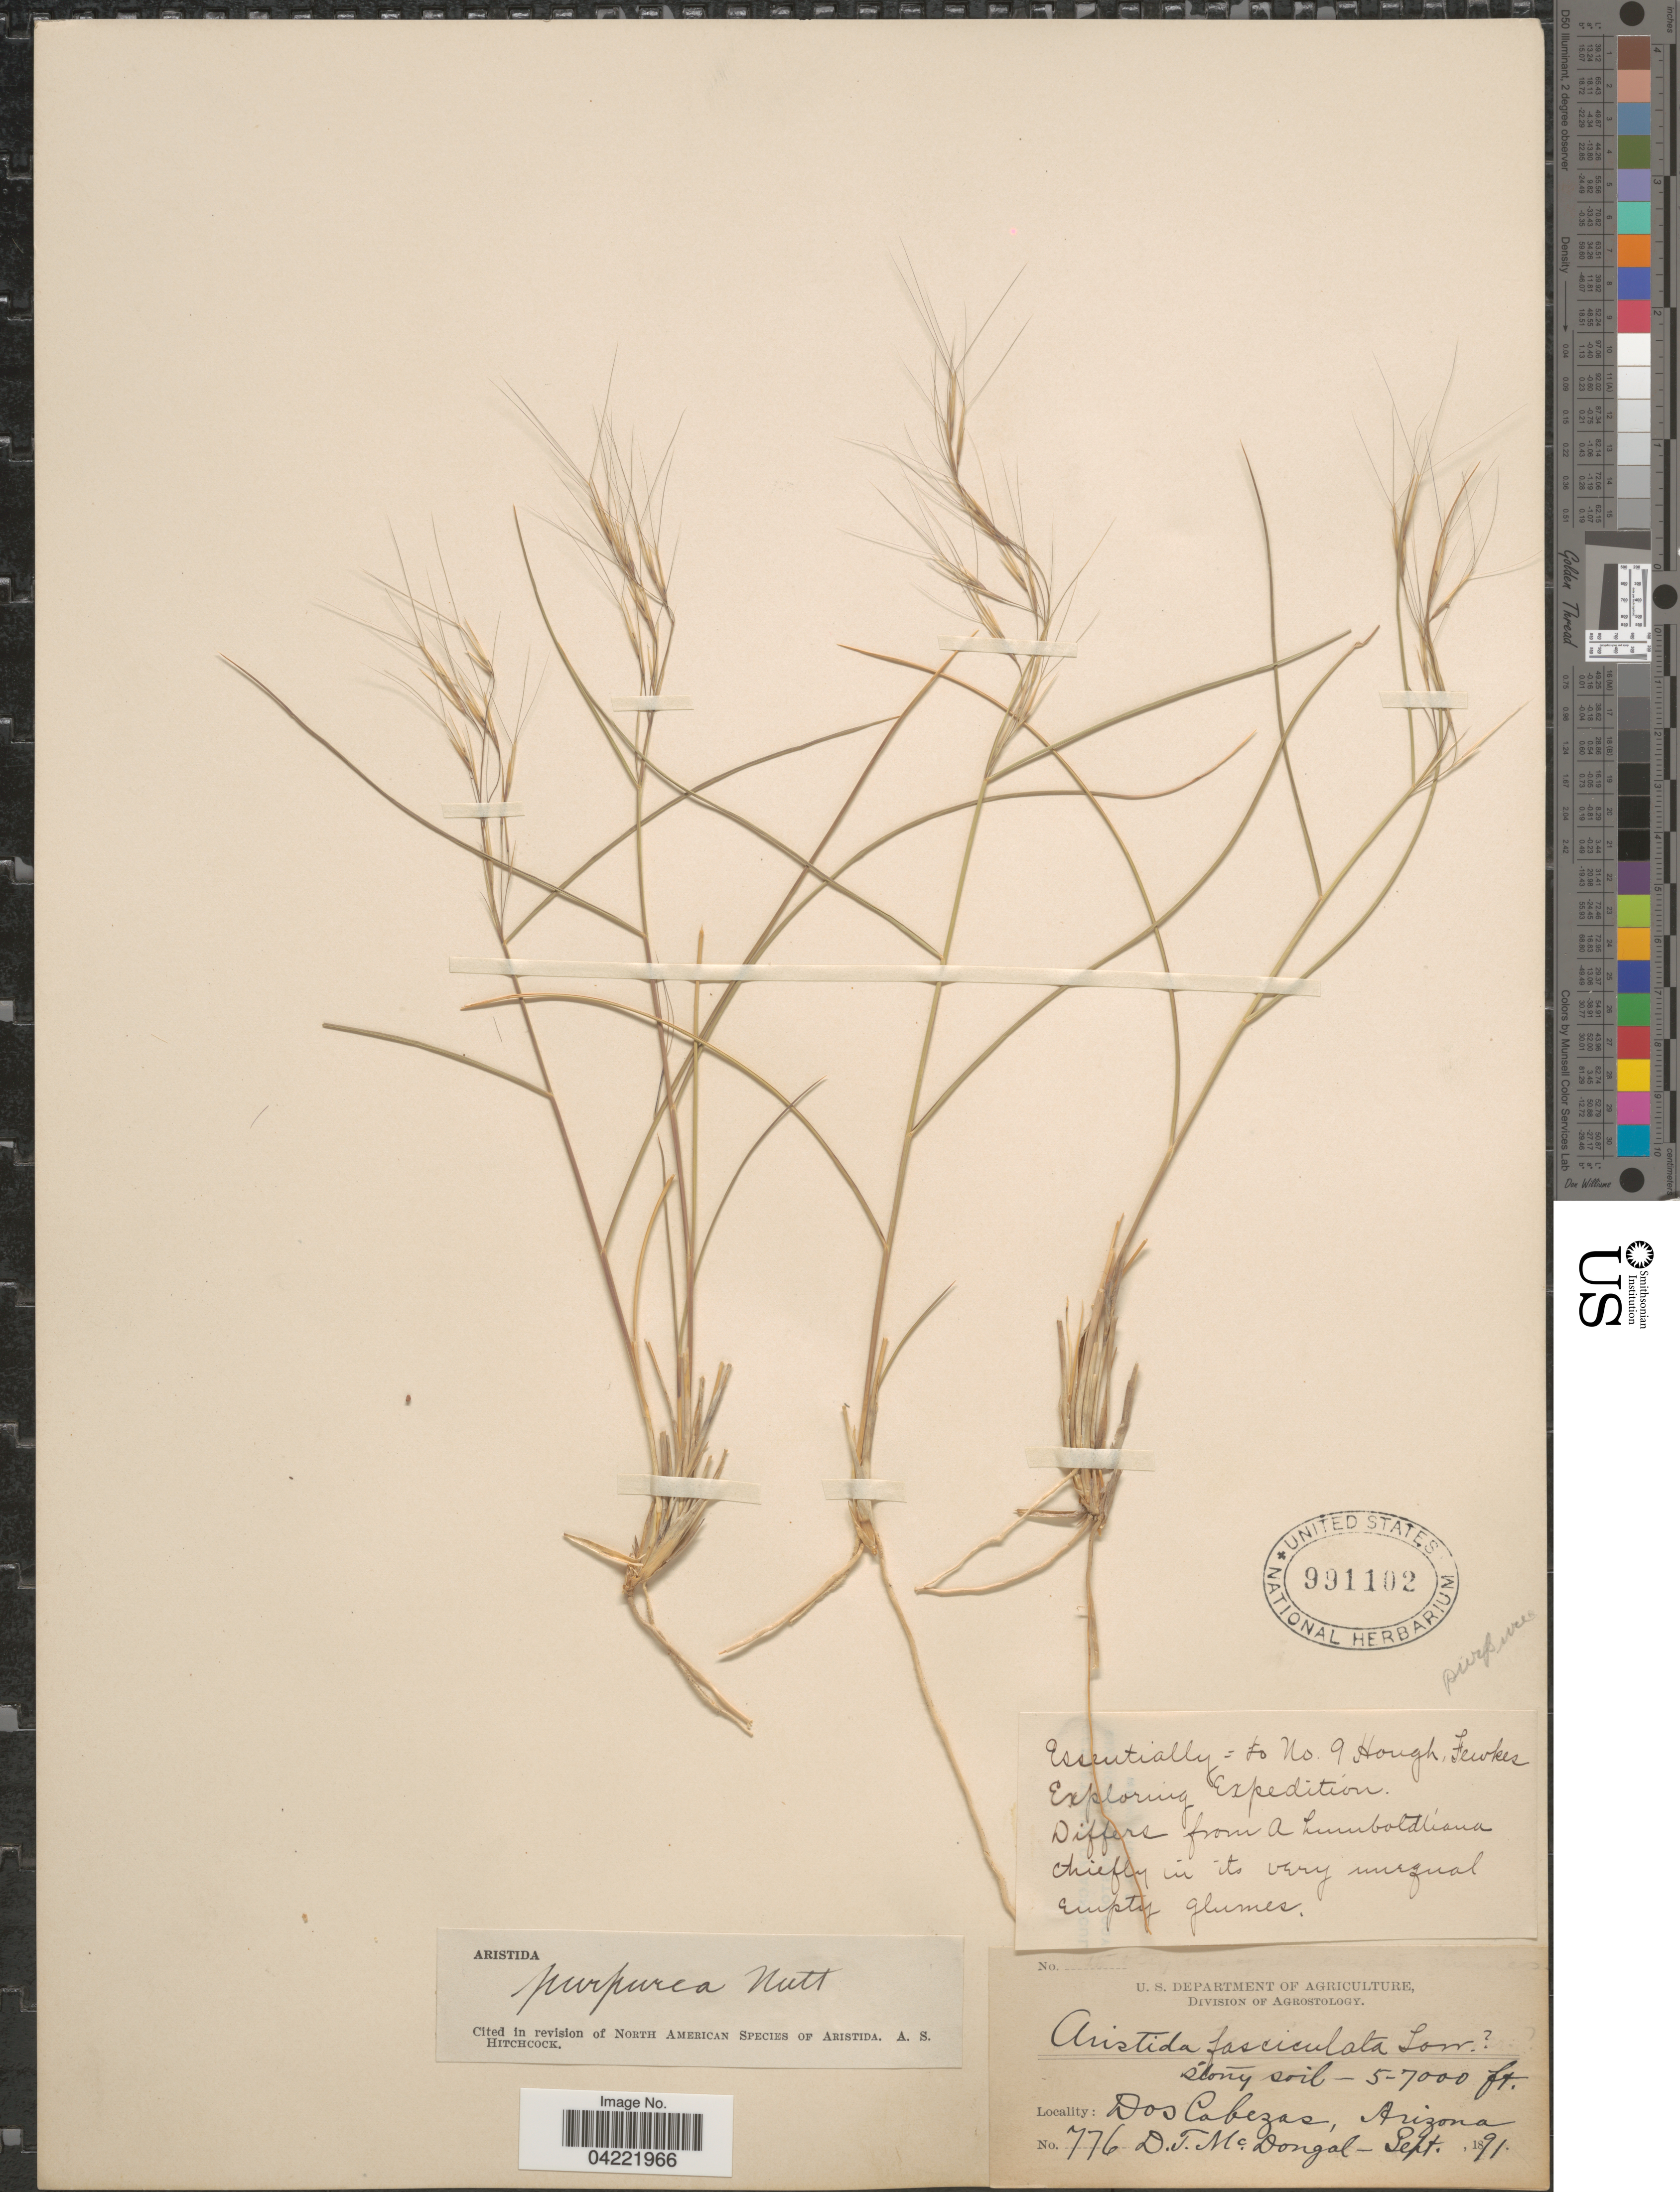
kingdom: Plantae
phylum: Tracheophyta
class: Liliopsida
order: Poales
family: Poaceae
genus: Aristida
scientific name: Aristida purpurea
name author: Nutt.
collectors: D. McDougal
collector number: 776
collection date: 1891-09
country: United States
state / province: Arizona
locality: Stony soil. Dos Cabezas.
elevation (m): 1524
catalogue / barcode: US 991102